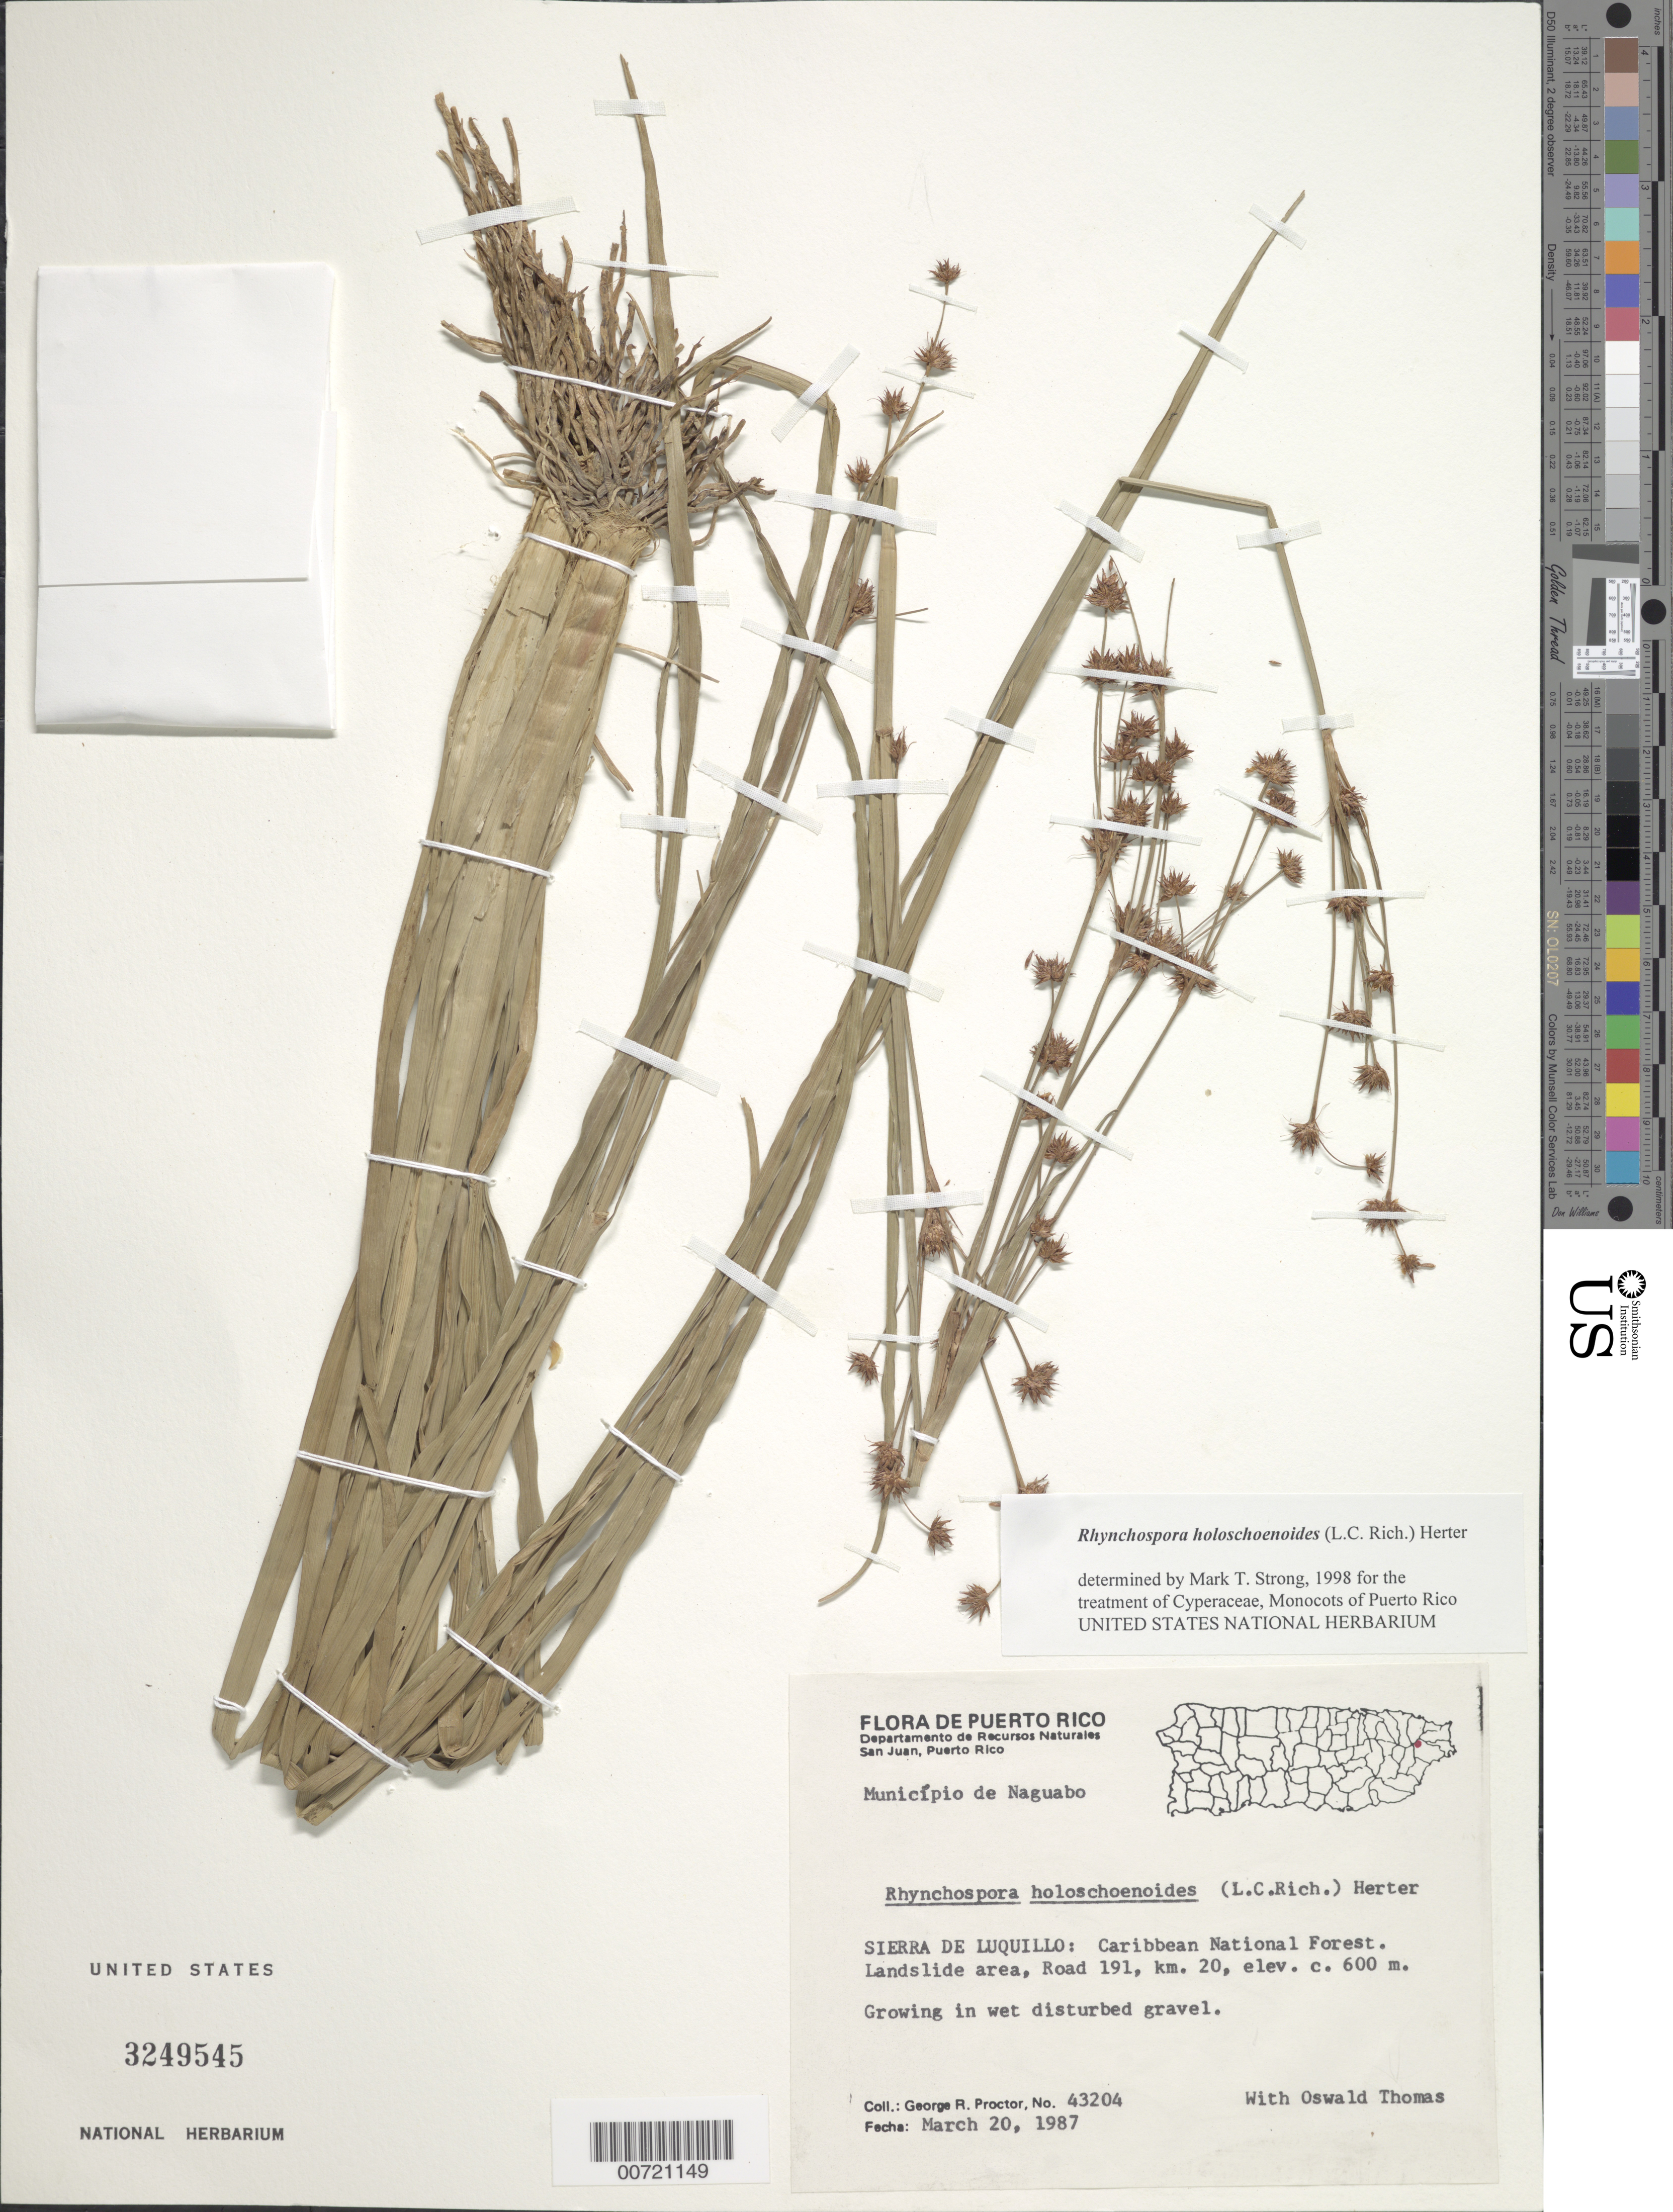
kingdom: Plantae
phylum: Tracheophyta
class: Liliopsida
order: Poales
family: Cyperaceae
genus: Rhynchospora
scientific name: Rhynchospora holoschoenoides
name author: (Rich.) Herter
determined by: Strong, M. T., (US), Smithsonian Institution - National Museum of Natural History (UNITED STATES)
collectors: G. R. Proctor & O. Thomas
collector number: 43204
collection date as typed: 20 Mar 1987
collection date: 1987-03-20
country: Puerto Rico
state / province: Naguabo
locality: Naguabo: Sierra de Luquillo, Caribbean National Forest, Rd. 191, km 20.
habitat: Lanslide area, in wet disturbed gravel.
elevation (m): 600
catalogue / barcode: US 3249545